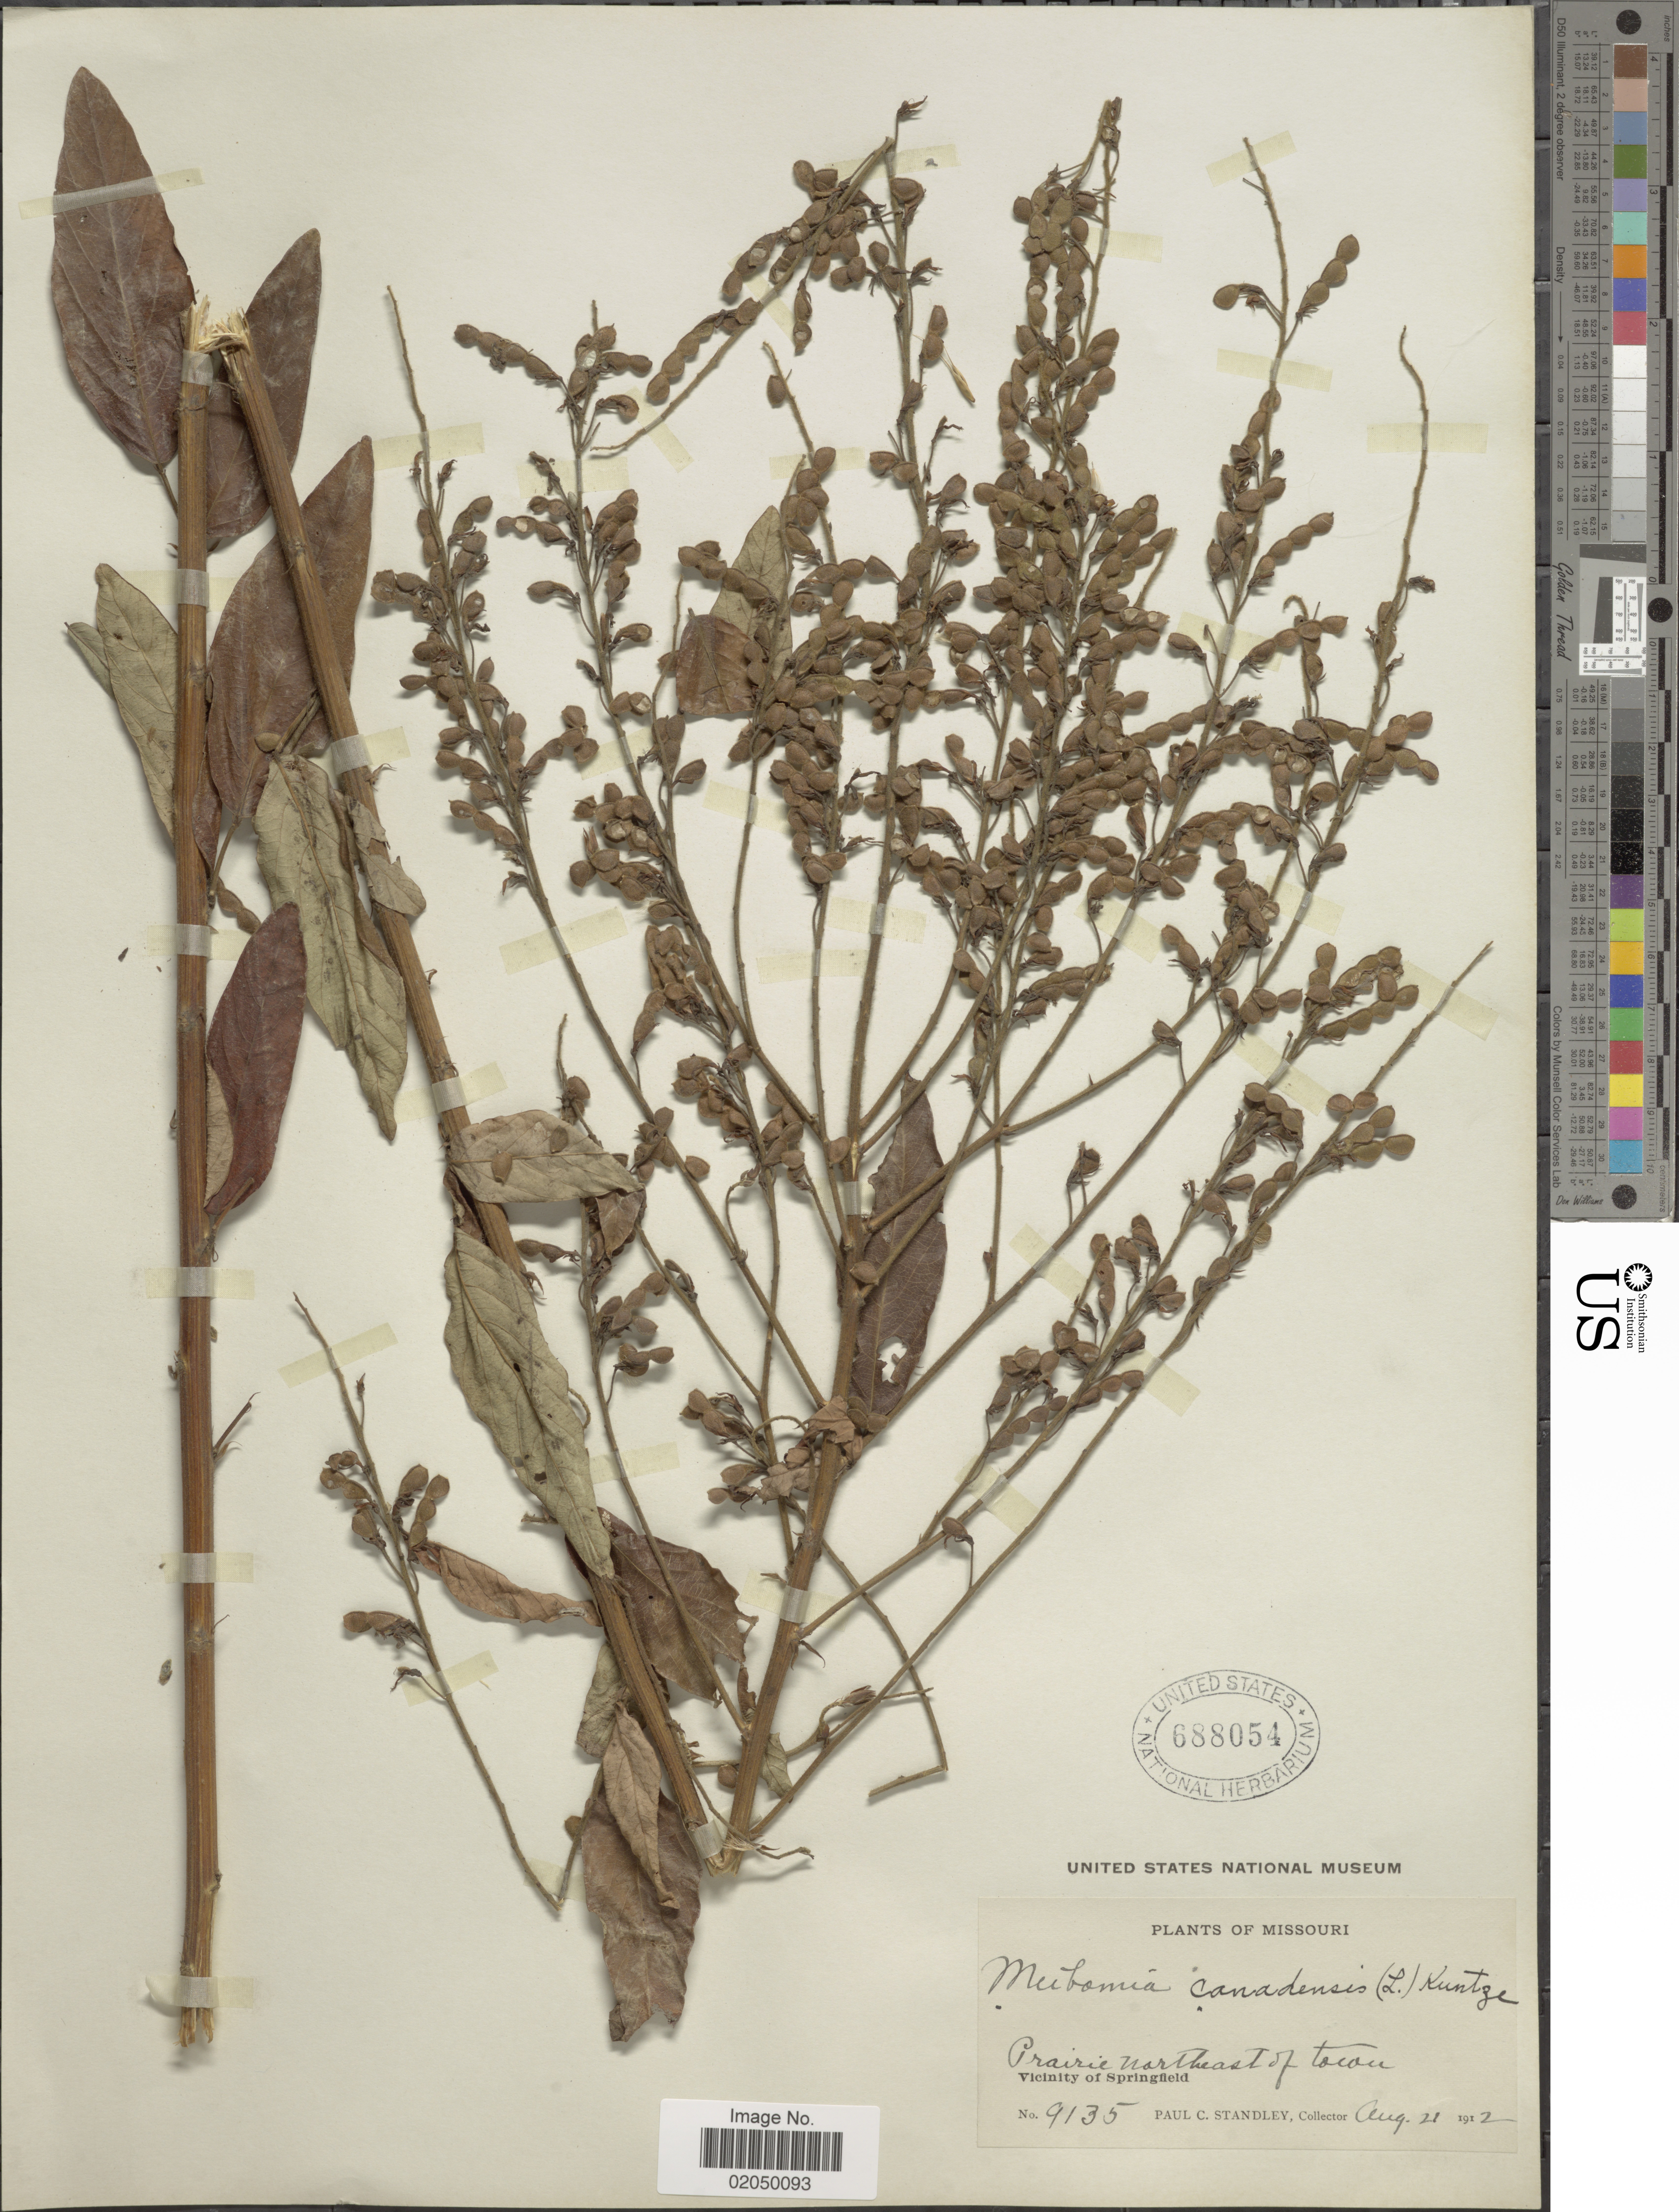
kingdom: Plantae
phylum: Tracheophyta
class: Magnoliopsida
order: Fabales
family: Fabaceae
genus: Desmodium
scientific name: Desmodium canadense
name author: (L.) DC.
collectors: P. C. Standley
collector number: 9135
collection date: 1912-08-21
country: United States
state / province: Missouri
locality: Prairie northeast of town. Vicinity of Springfield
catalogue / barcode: US 688054